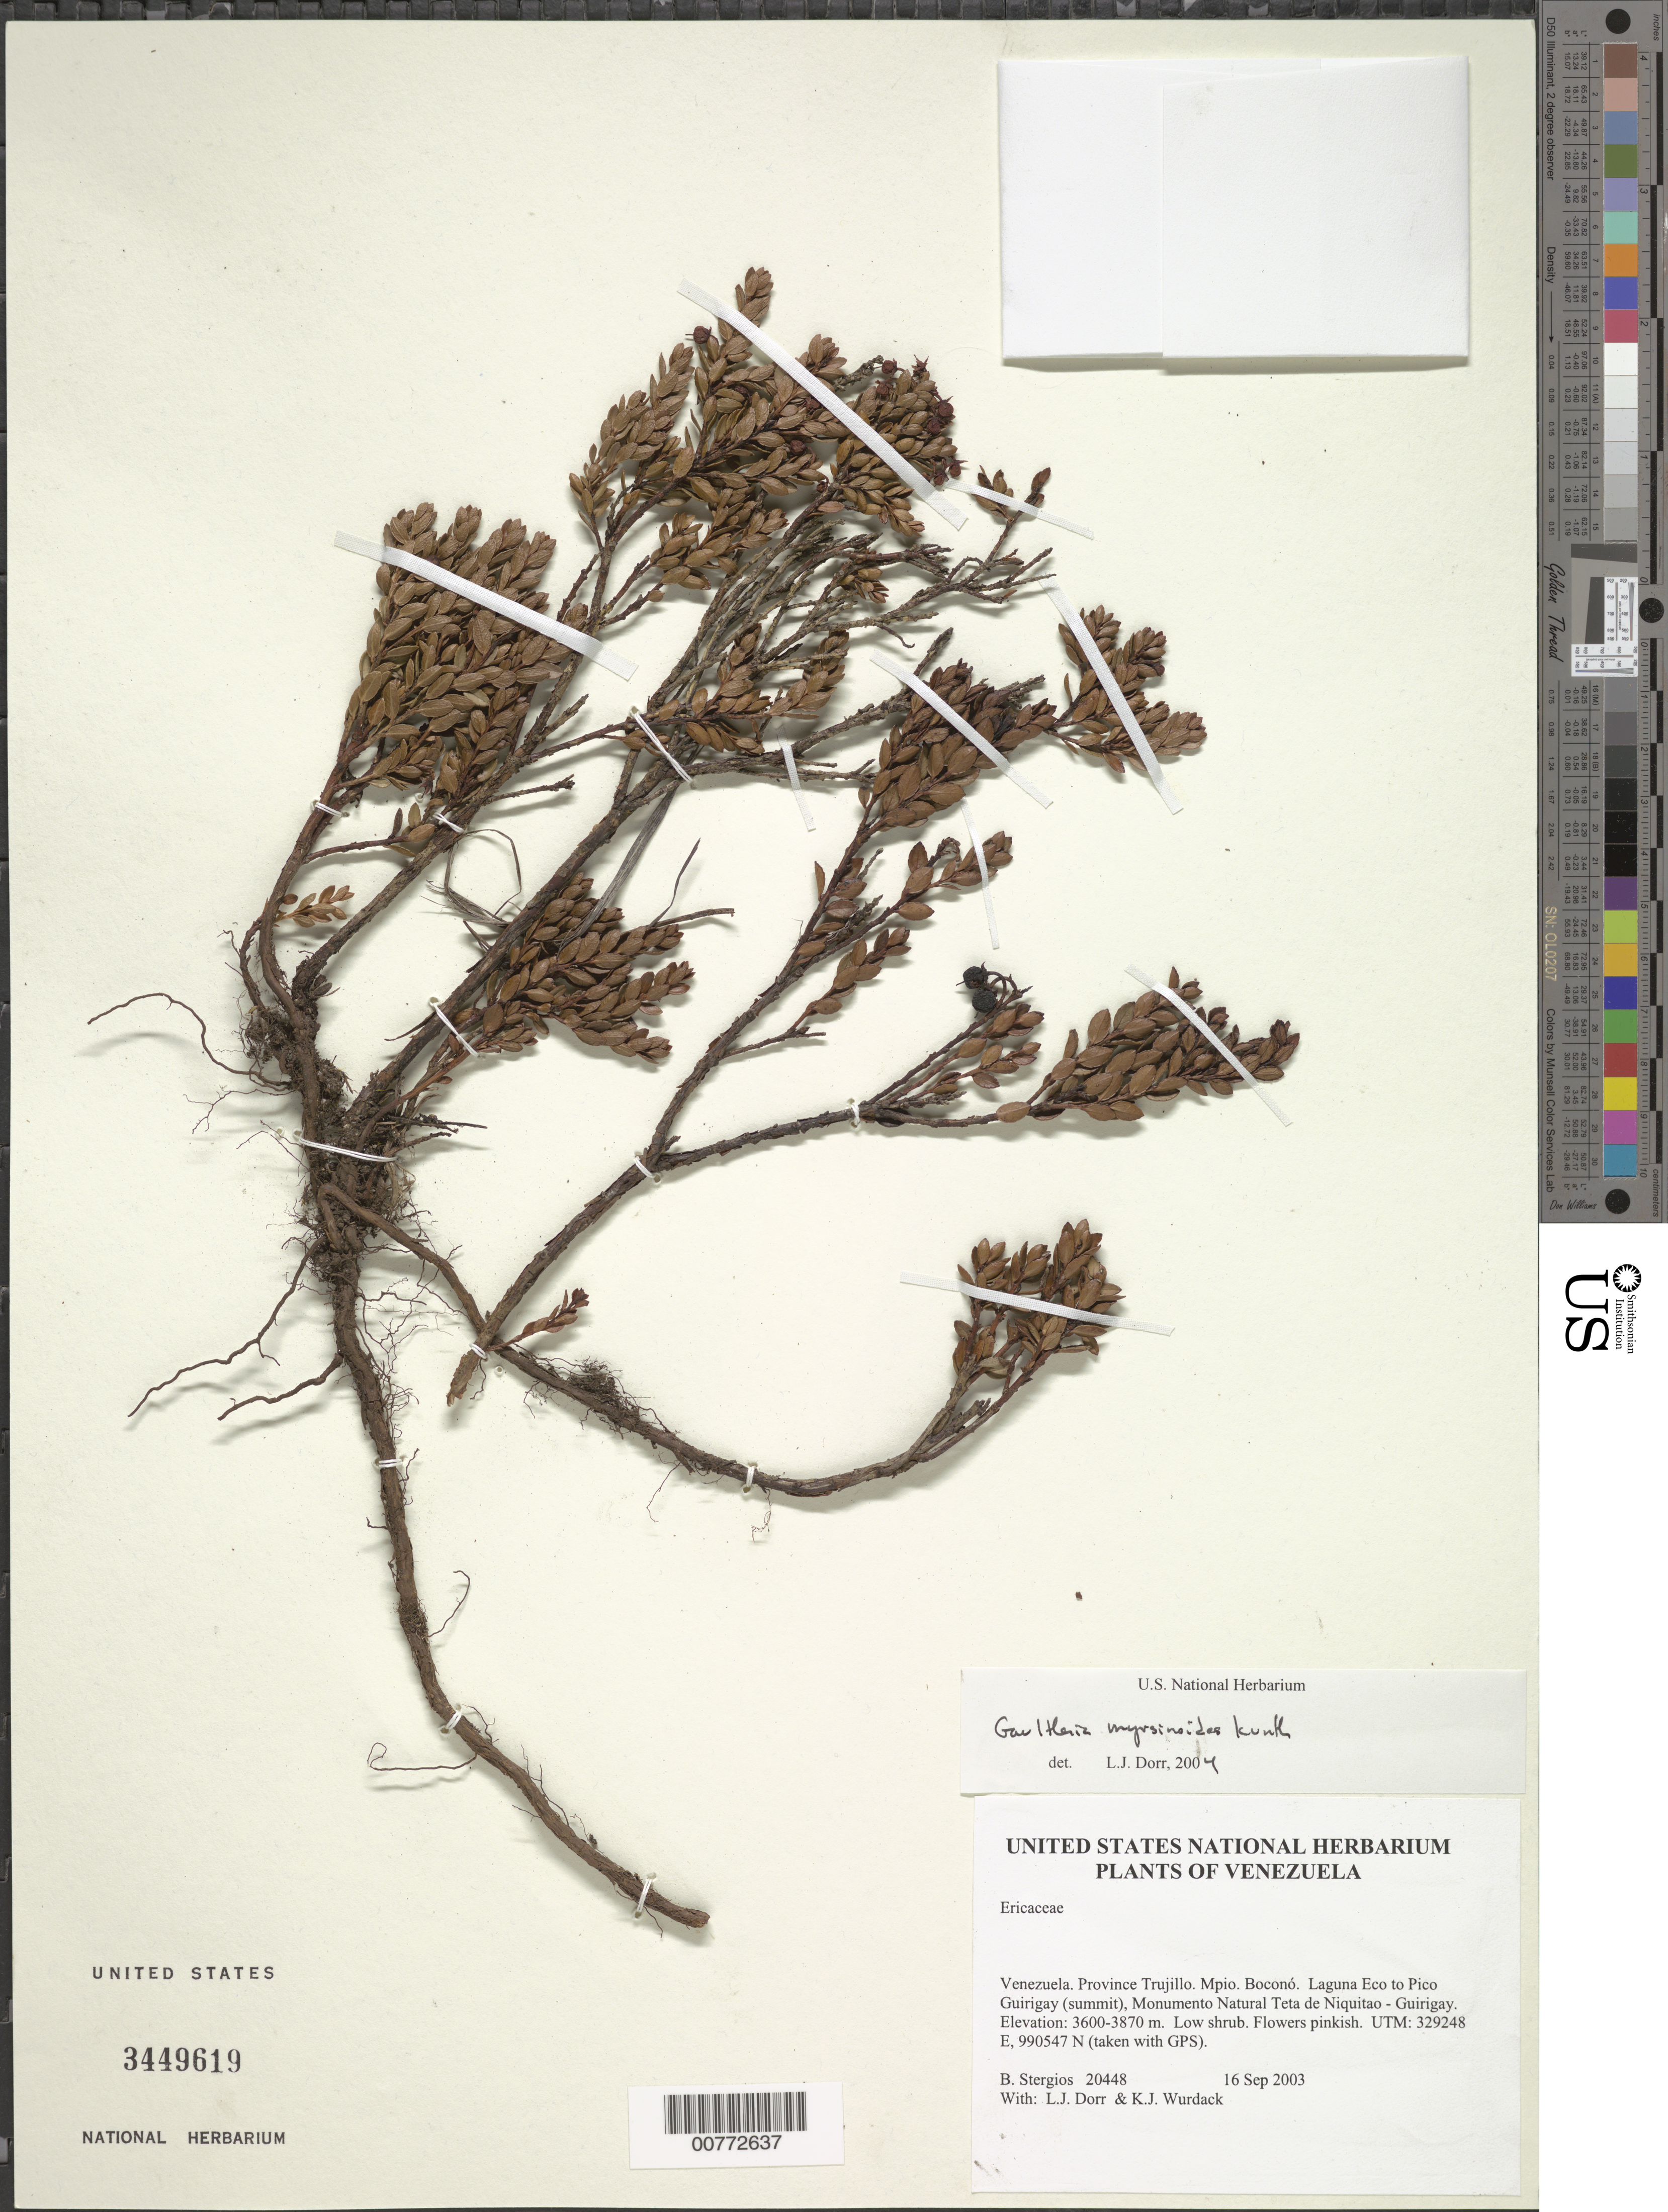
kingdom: Plantae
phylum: Tracheophyta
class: Magnoliopsida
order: Ericales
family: Ericaceae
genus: Gaultheria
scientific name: Gaultheria myrsinoides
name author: Kunth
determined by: Dorr, L. J., (BOT), Smithsonian Institution - National Museum of Natural History (UNITED STATES)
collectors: B. G. Stergios, L. J. Dorr & K. Wurdack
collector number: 20448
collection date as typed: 16 Sep 2003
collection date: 2003-09-16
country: Venezuela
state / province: Trujillo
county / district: Boconó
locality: Laguna Eco to Pico Guirigay (summit), Monumento Natural Teta de Niquitao - Guirigay.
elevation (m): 3600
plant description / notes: F, MO, NY, PORT, US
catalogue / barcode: US 3449619